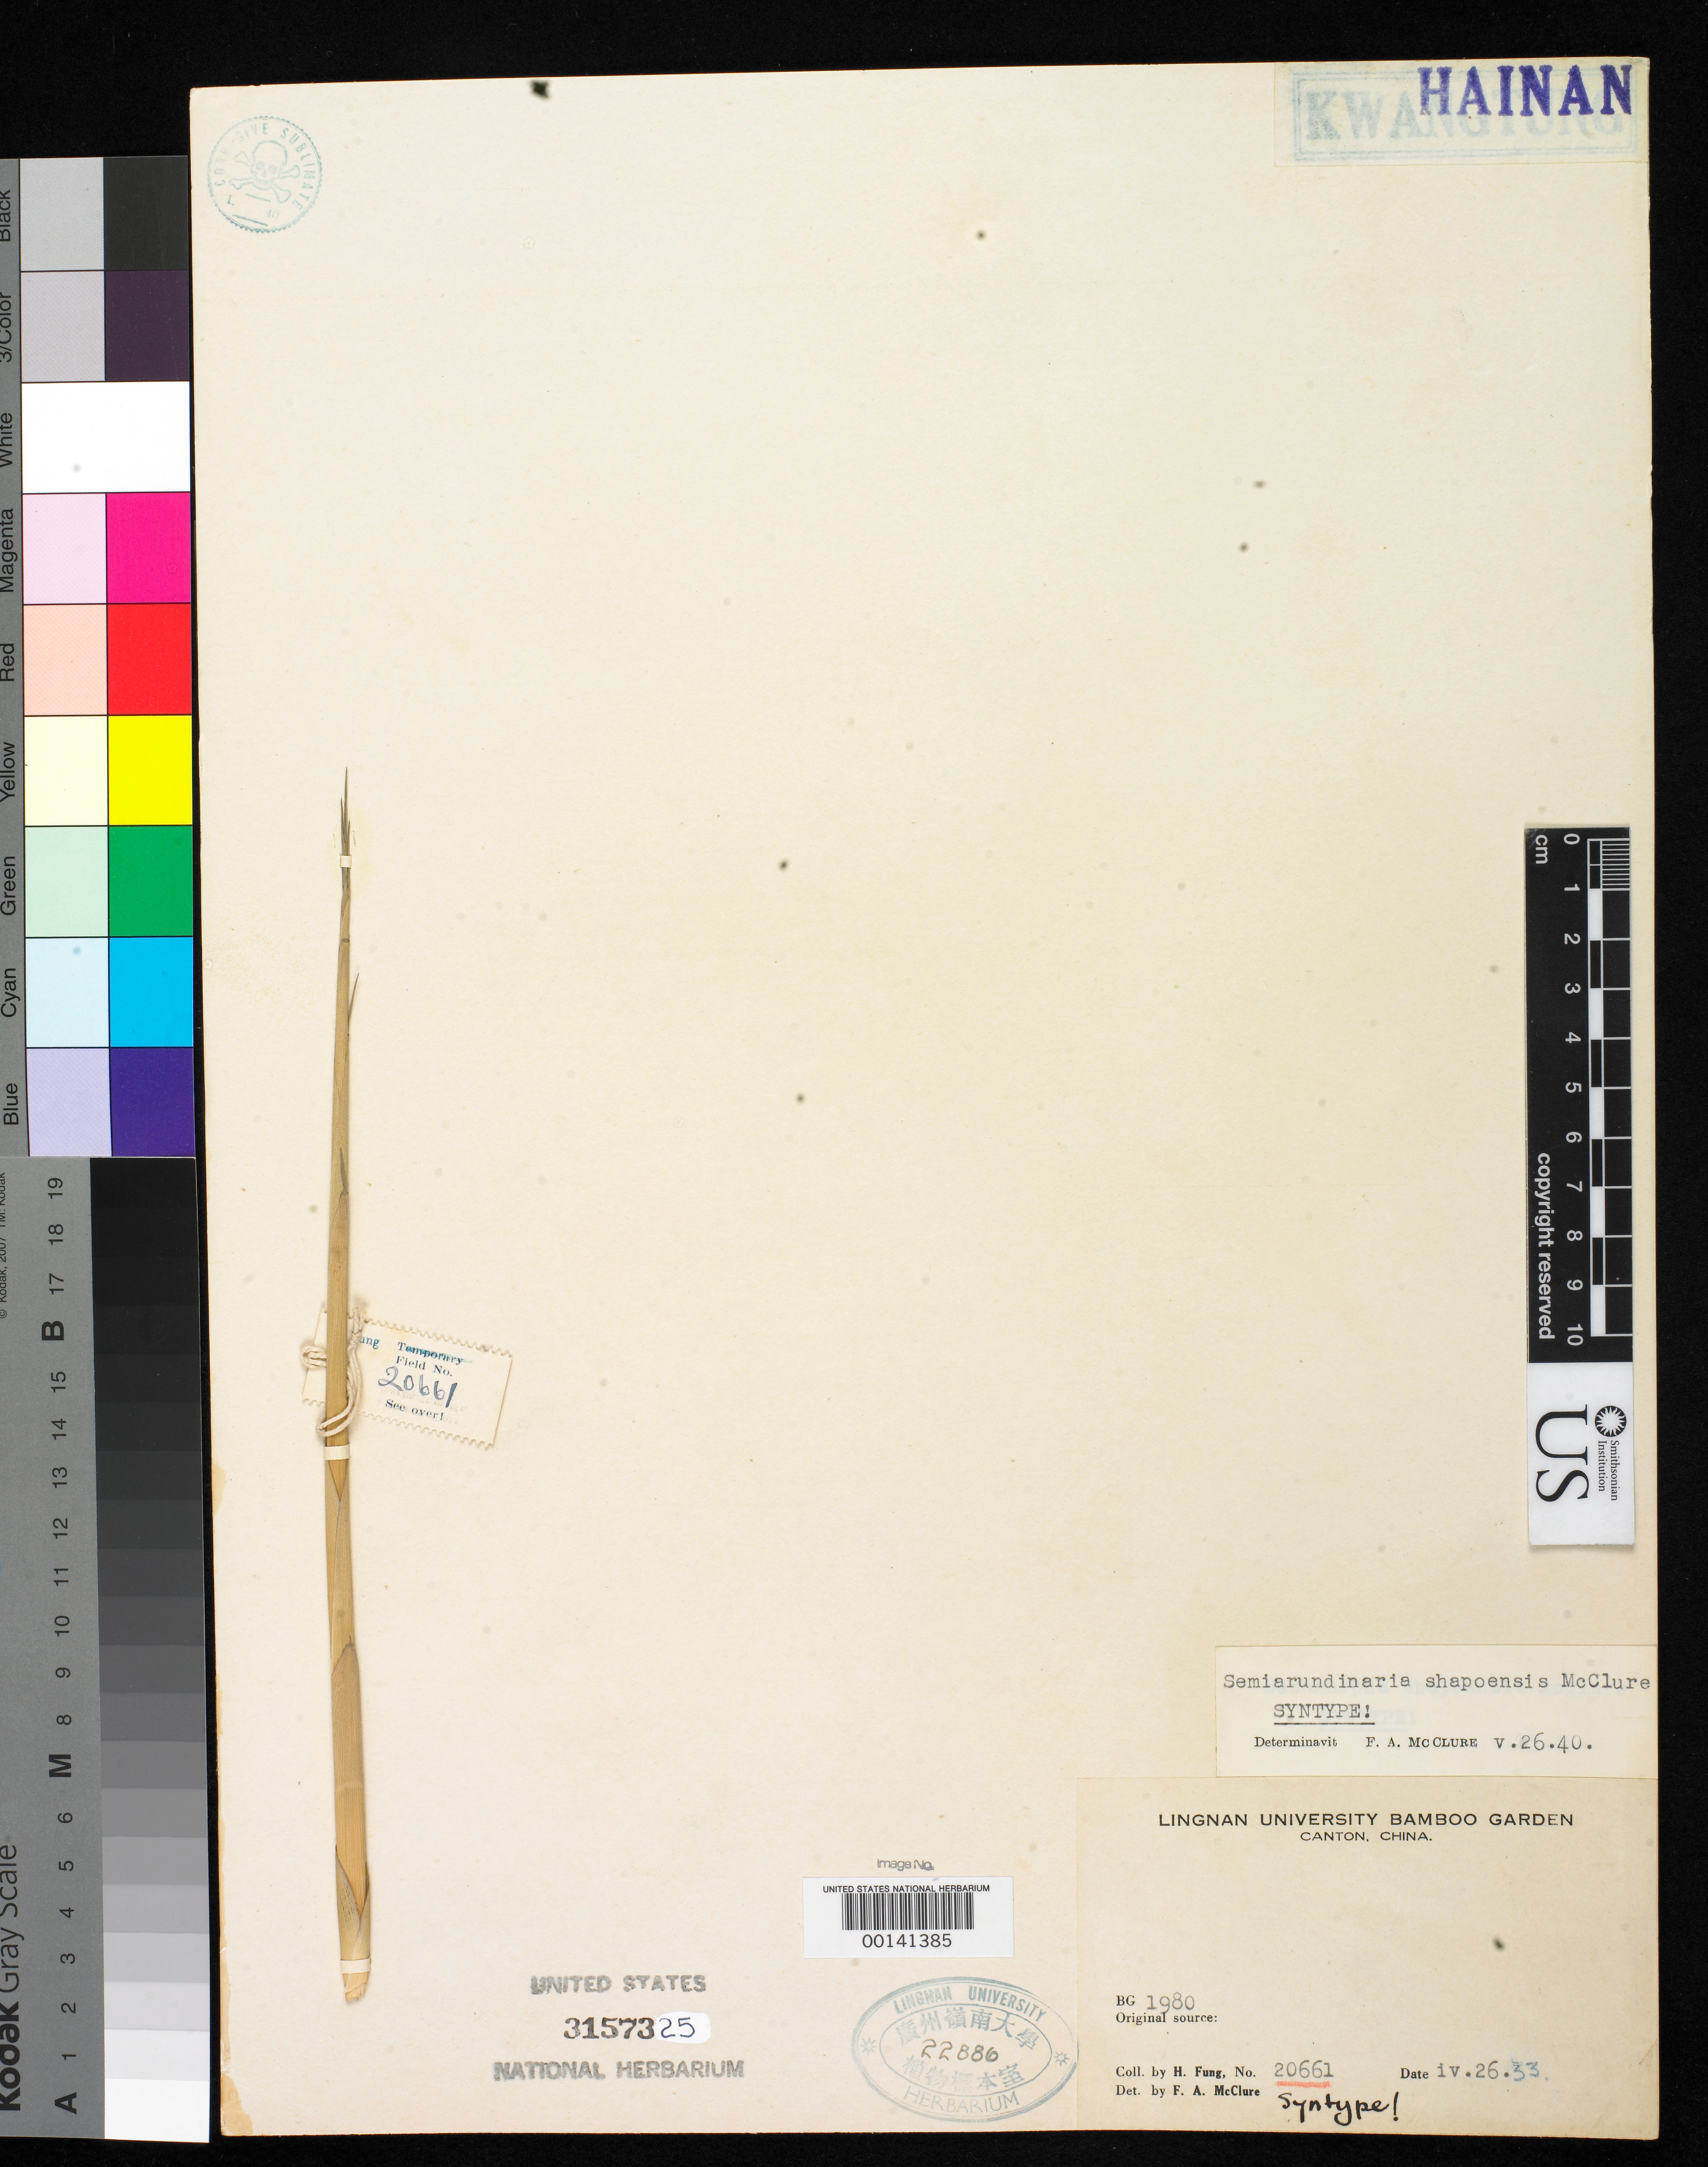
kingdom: Plantae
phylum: Tracheophyta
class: Liliopsida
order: Poales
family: Poaceae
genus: Semiarundinaria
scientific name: Semiarundinaria shapoensis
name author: McClure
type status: Syntype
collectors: H. L. Fung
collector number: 20661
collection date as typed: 24 Apr 1929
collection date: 1929-04-24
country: China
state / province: Hainan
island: Hainan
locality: Tan Dist., Sha Po Ling.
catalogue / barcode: US 3157325